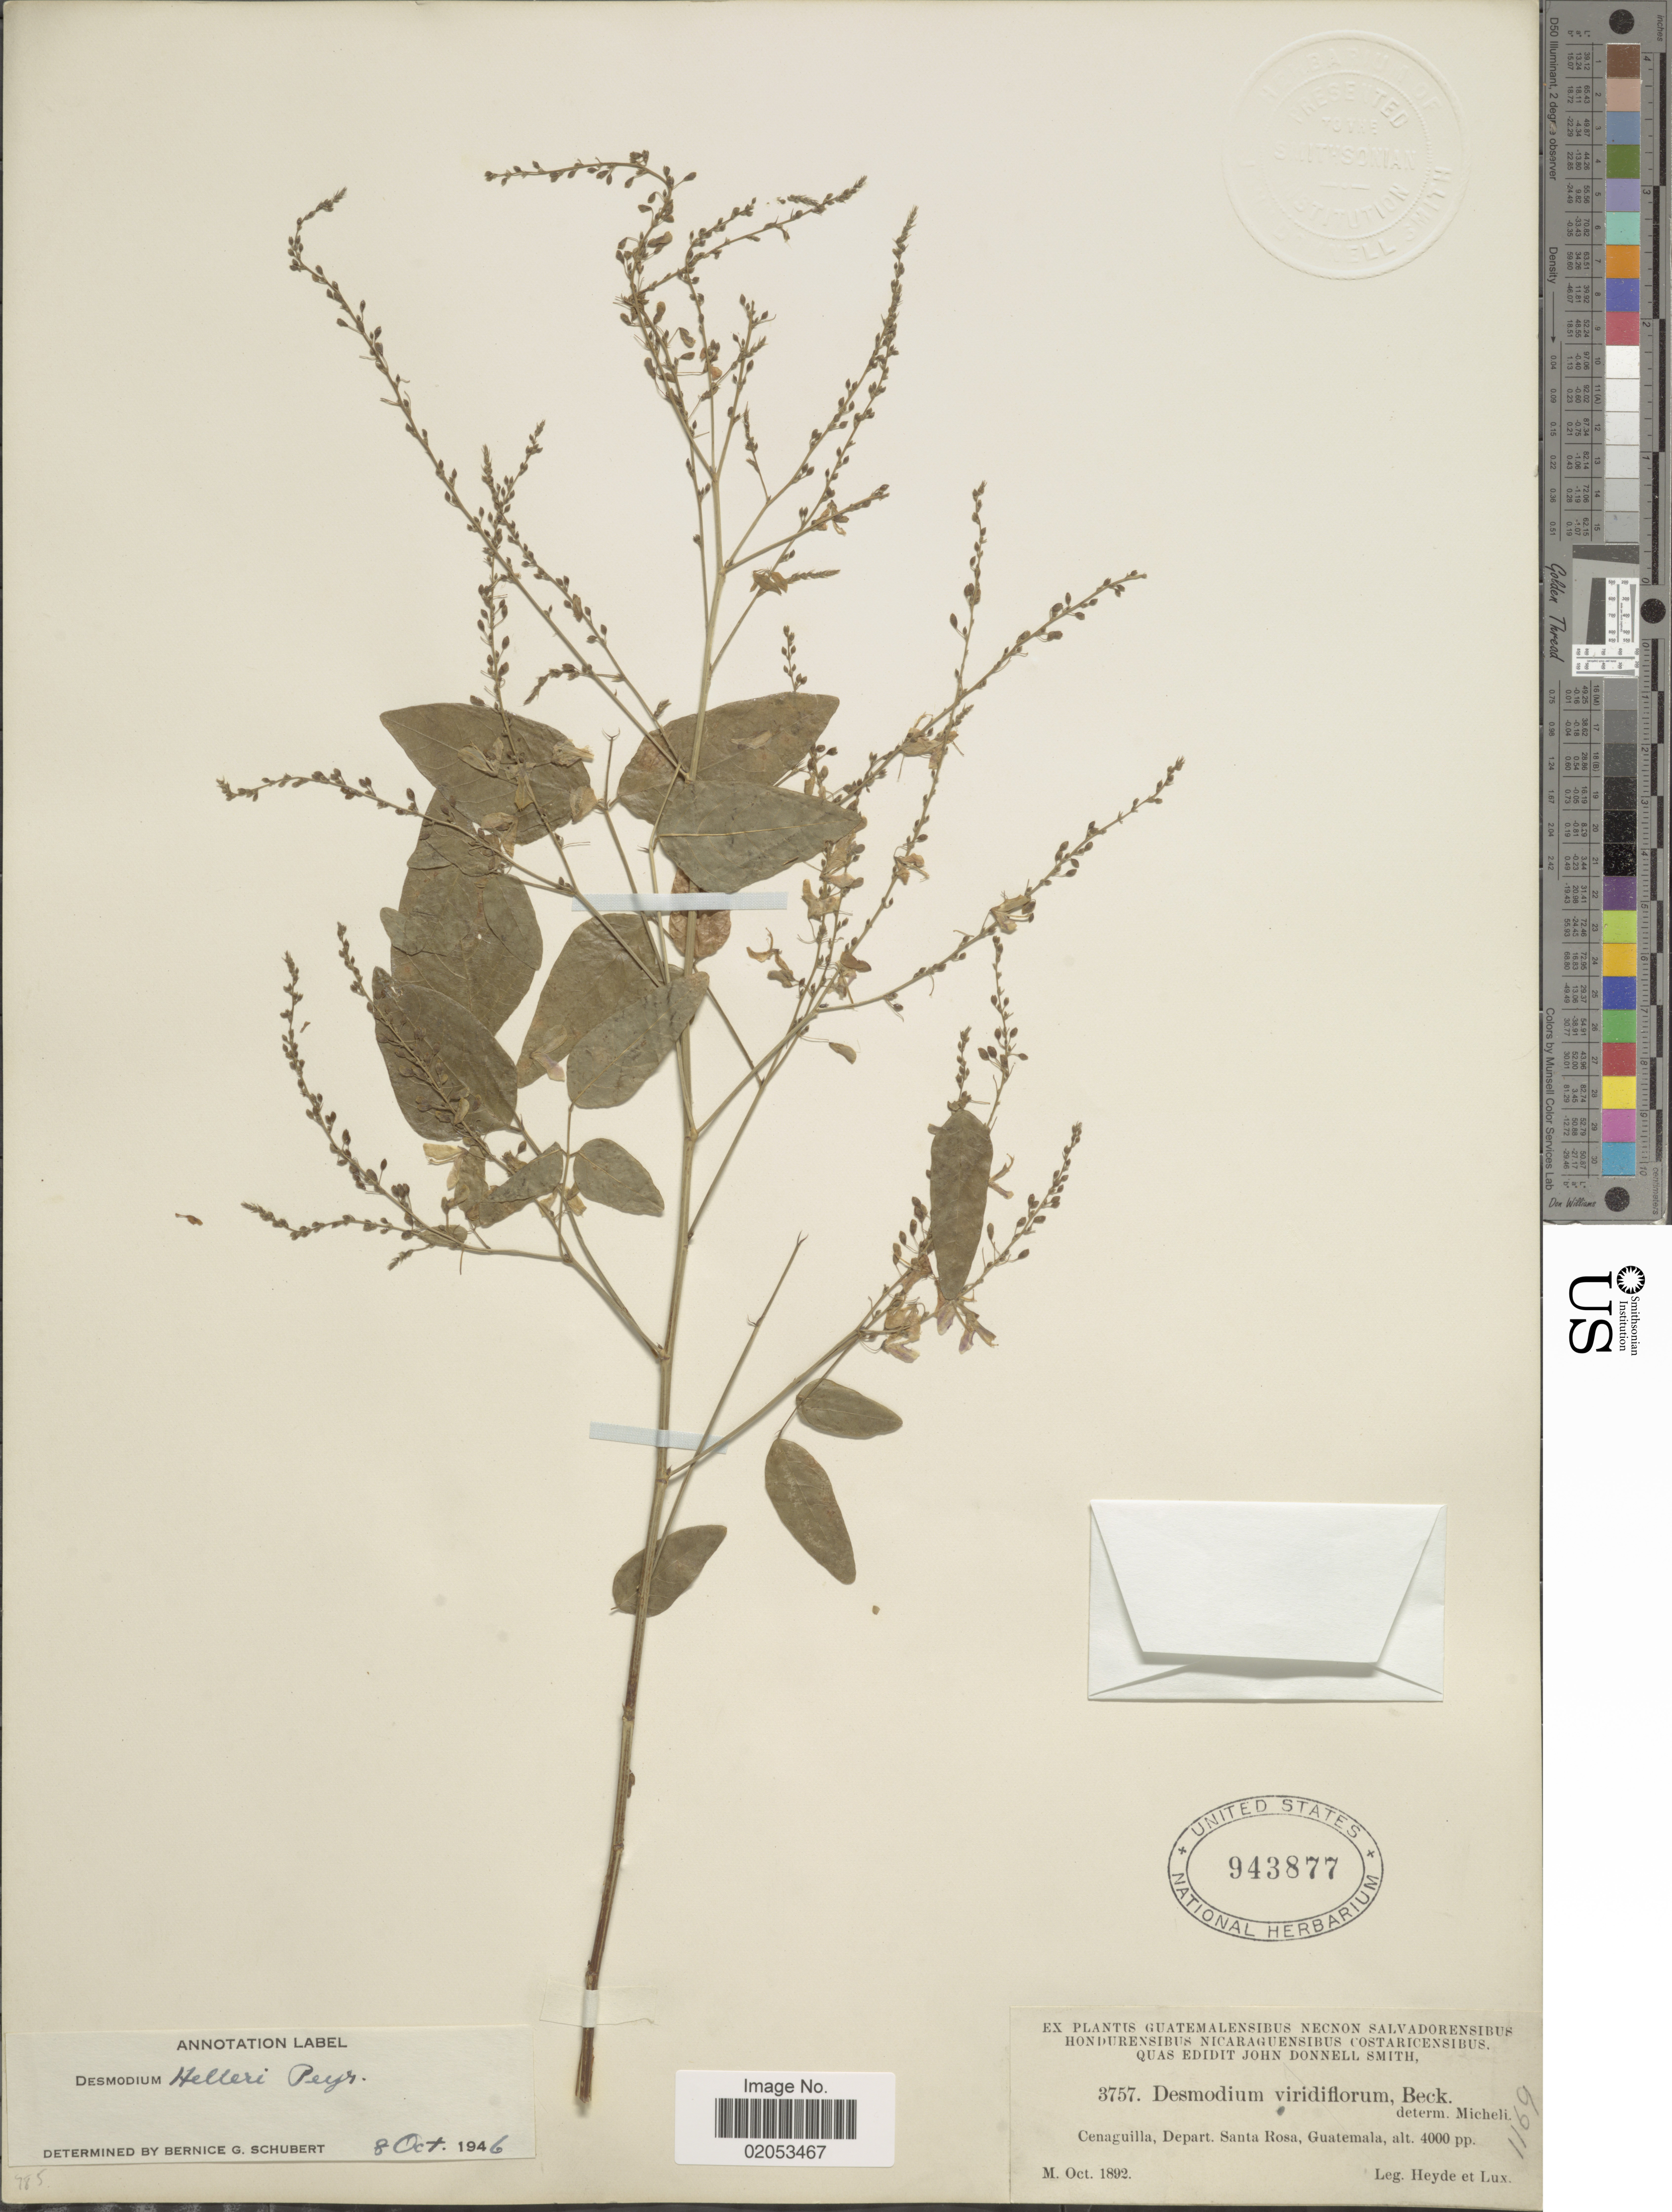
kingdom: Plantae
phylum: Tracheophyta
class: Magnoliopsida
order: Fabales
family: Fabaceae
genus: Desmodium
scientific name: Desmodium helleri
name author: Peyr.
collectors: Heyde & Lux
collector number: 3757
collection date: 1892-10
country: Guatemala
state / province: Santa Rosa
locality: Cenaguilla, Depart Santa Rosa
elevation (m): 1219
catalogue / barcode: US 943877